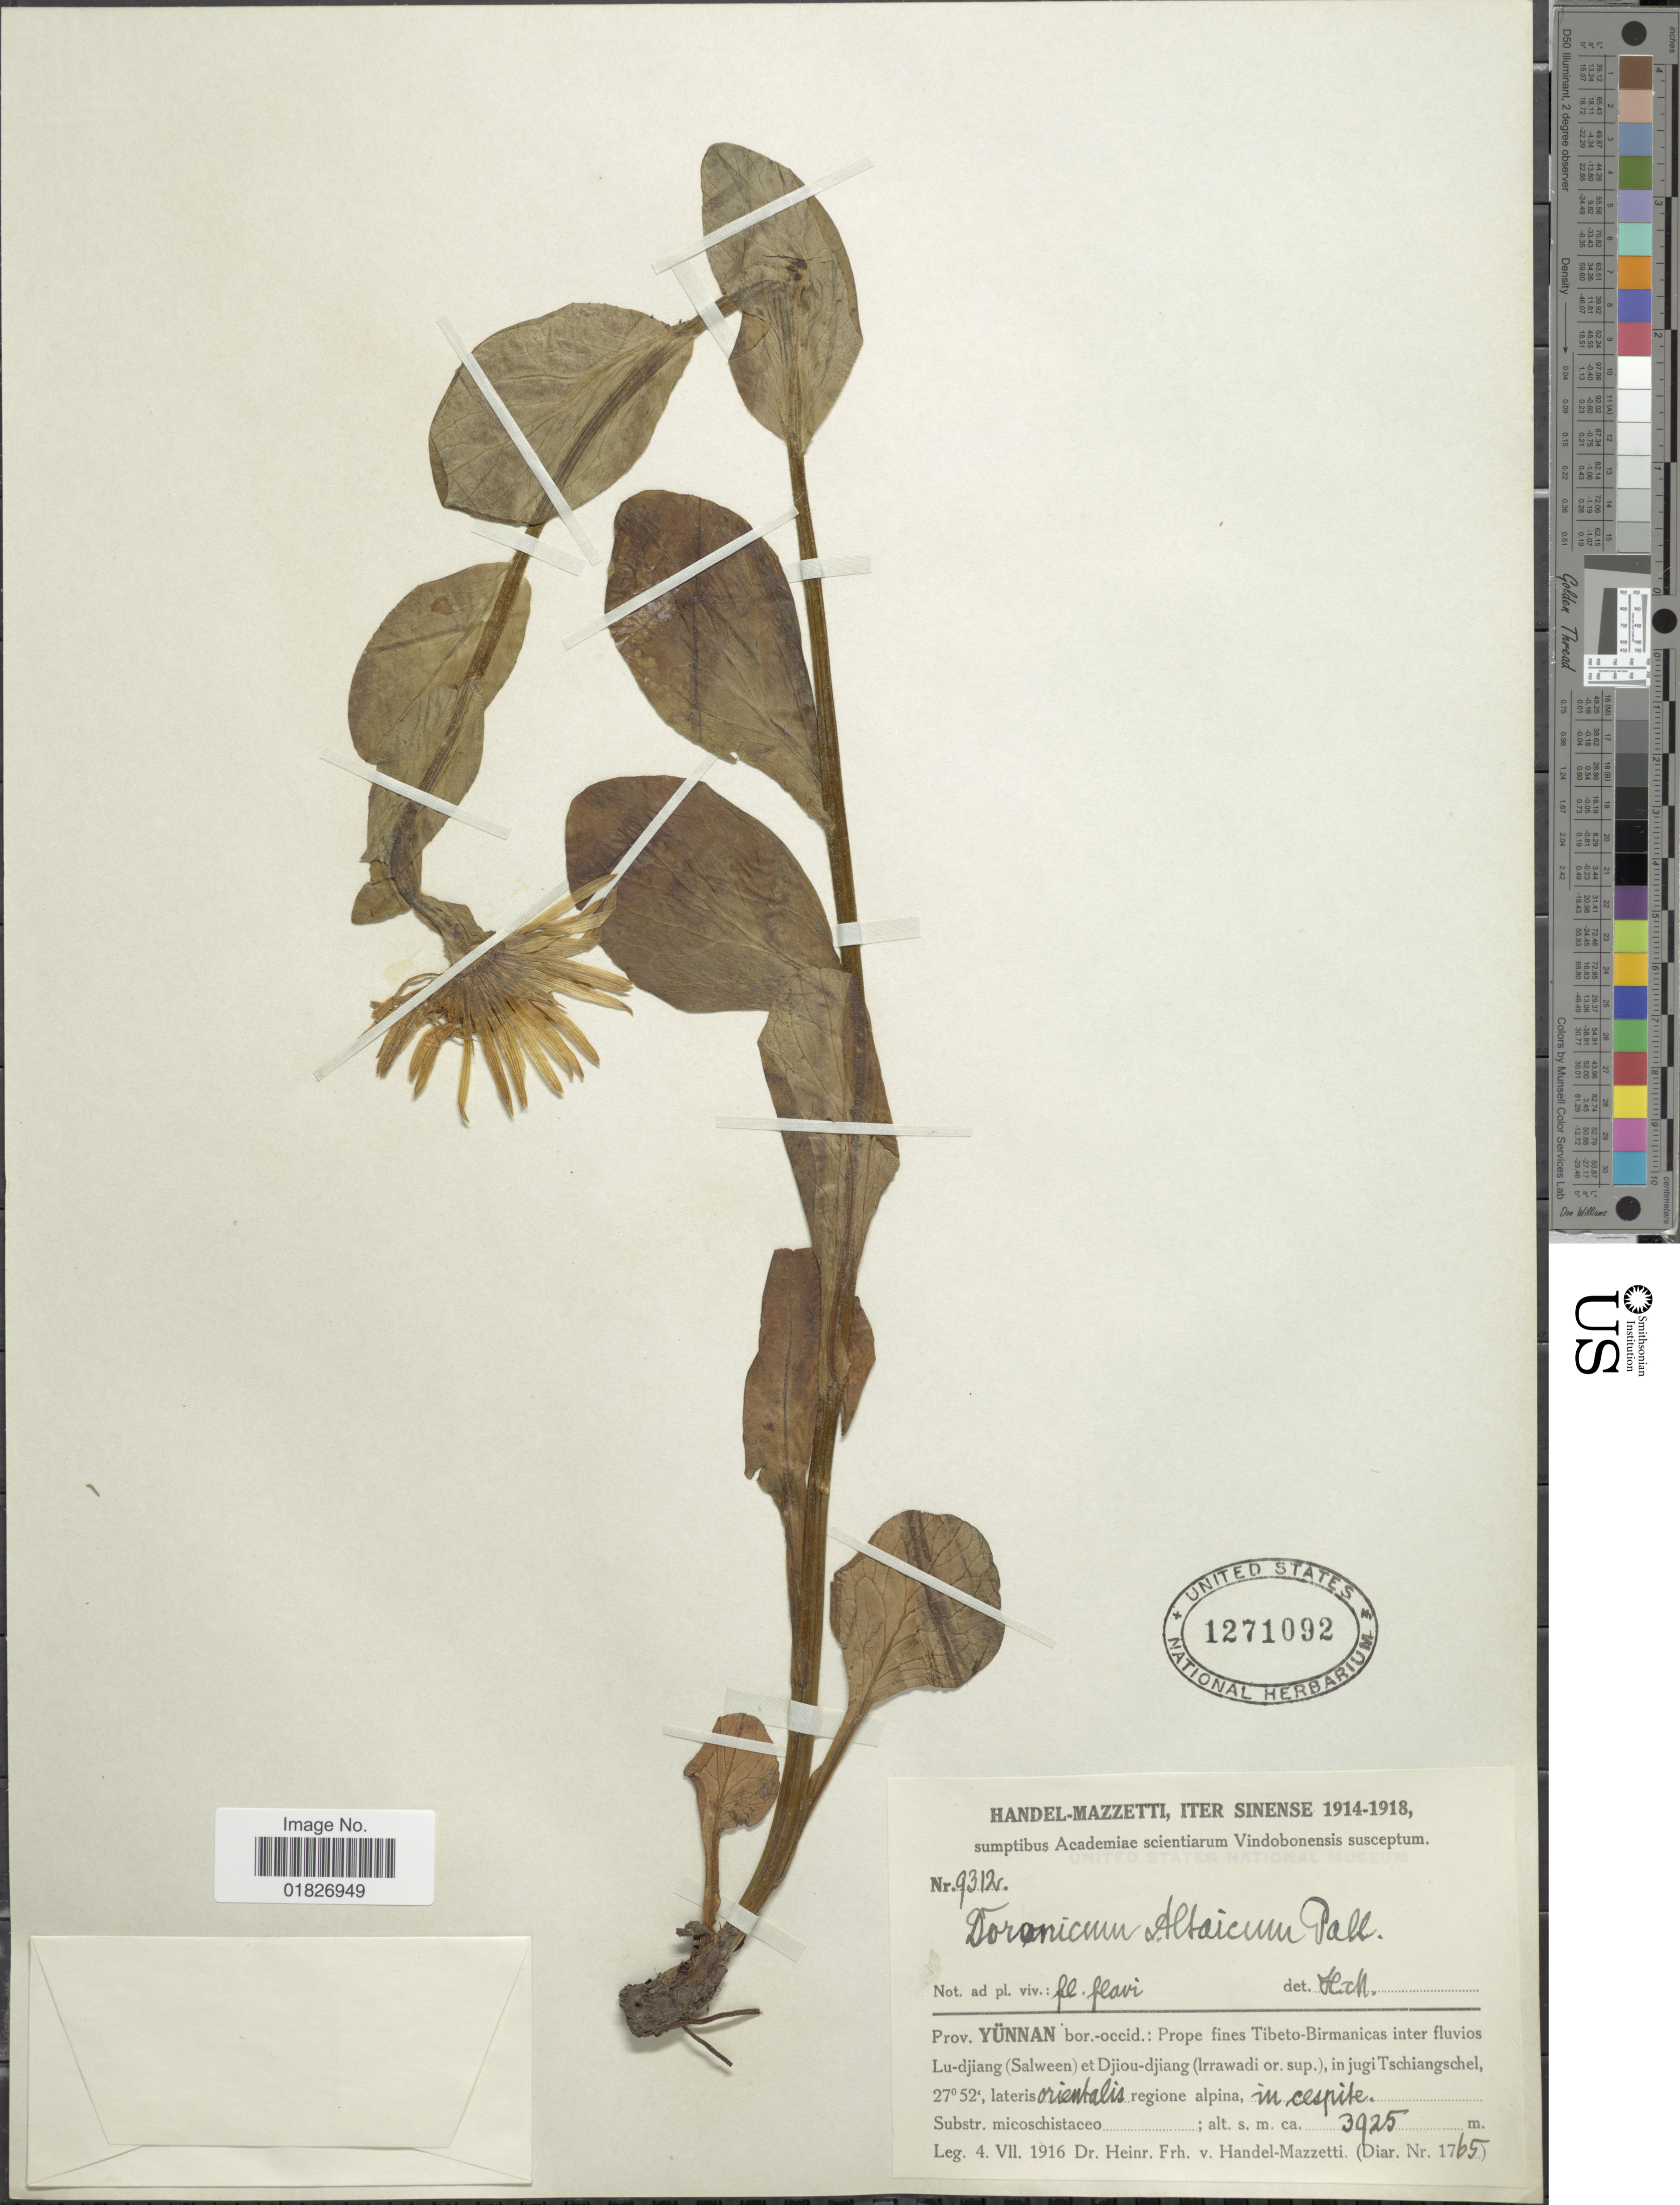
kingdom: Plantae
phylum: Tracheophyta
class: Magnoliopsida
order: Asterales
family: Asteraceae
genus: Doronicum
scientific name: Doronicum atlaicum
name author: Pall.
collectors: H. Handel-Mazzetti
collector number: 1765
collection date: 1916-07-04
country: China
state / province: Yunnan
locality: Prope fines Tibeto-Birmanicas inter fluvios Lu-djiang (Salween) et Djiou-djiang (Irrawadi or sup), in jugi Tschiangschel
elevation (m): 3925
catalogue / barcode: US 1271092